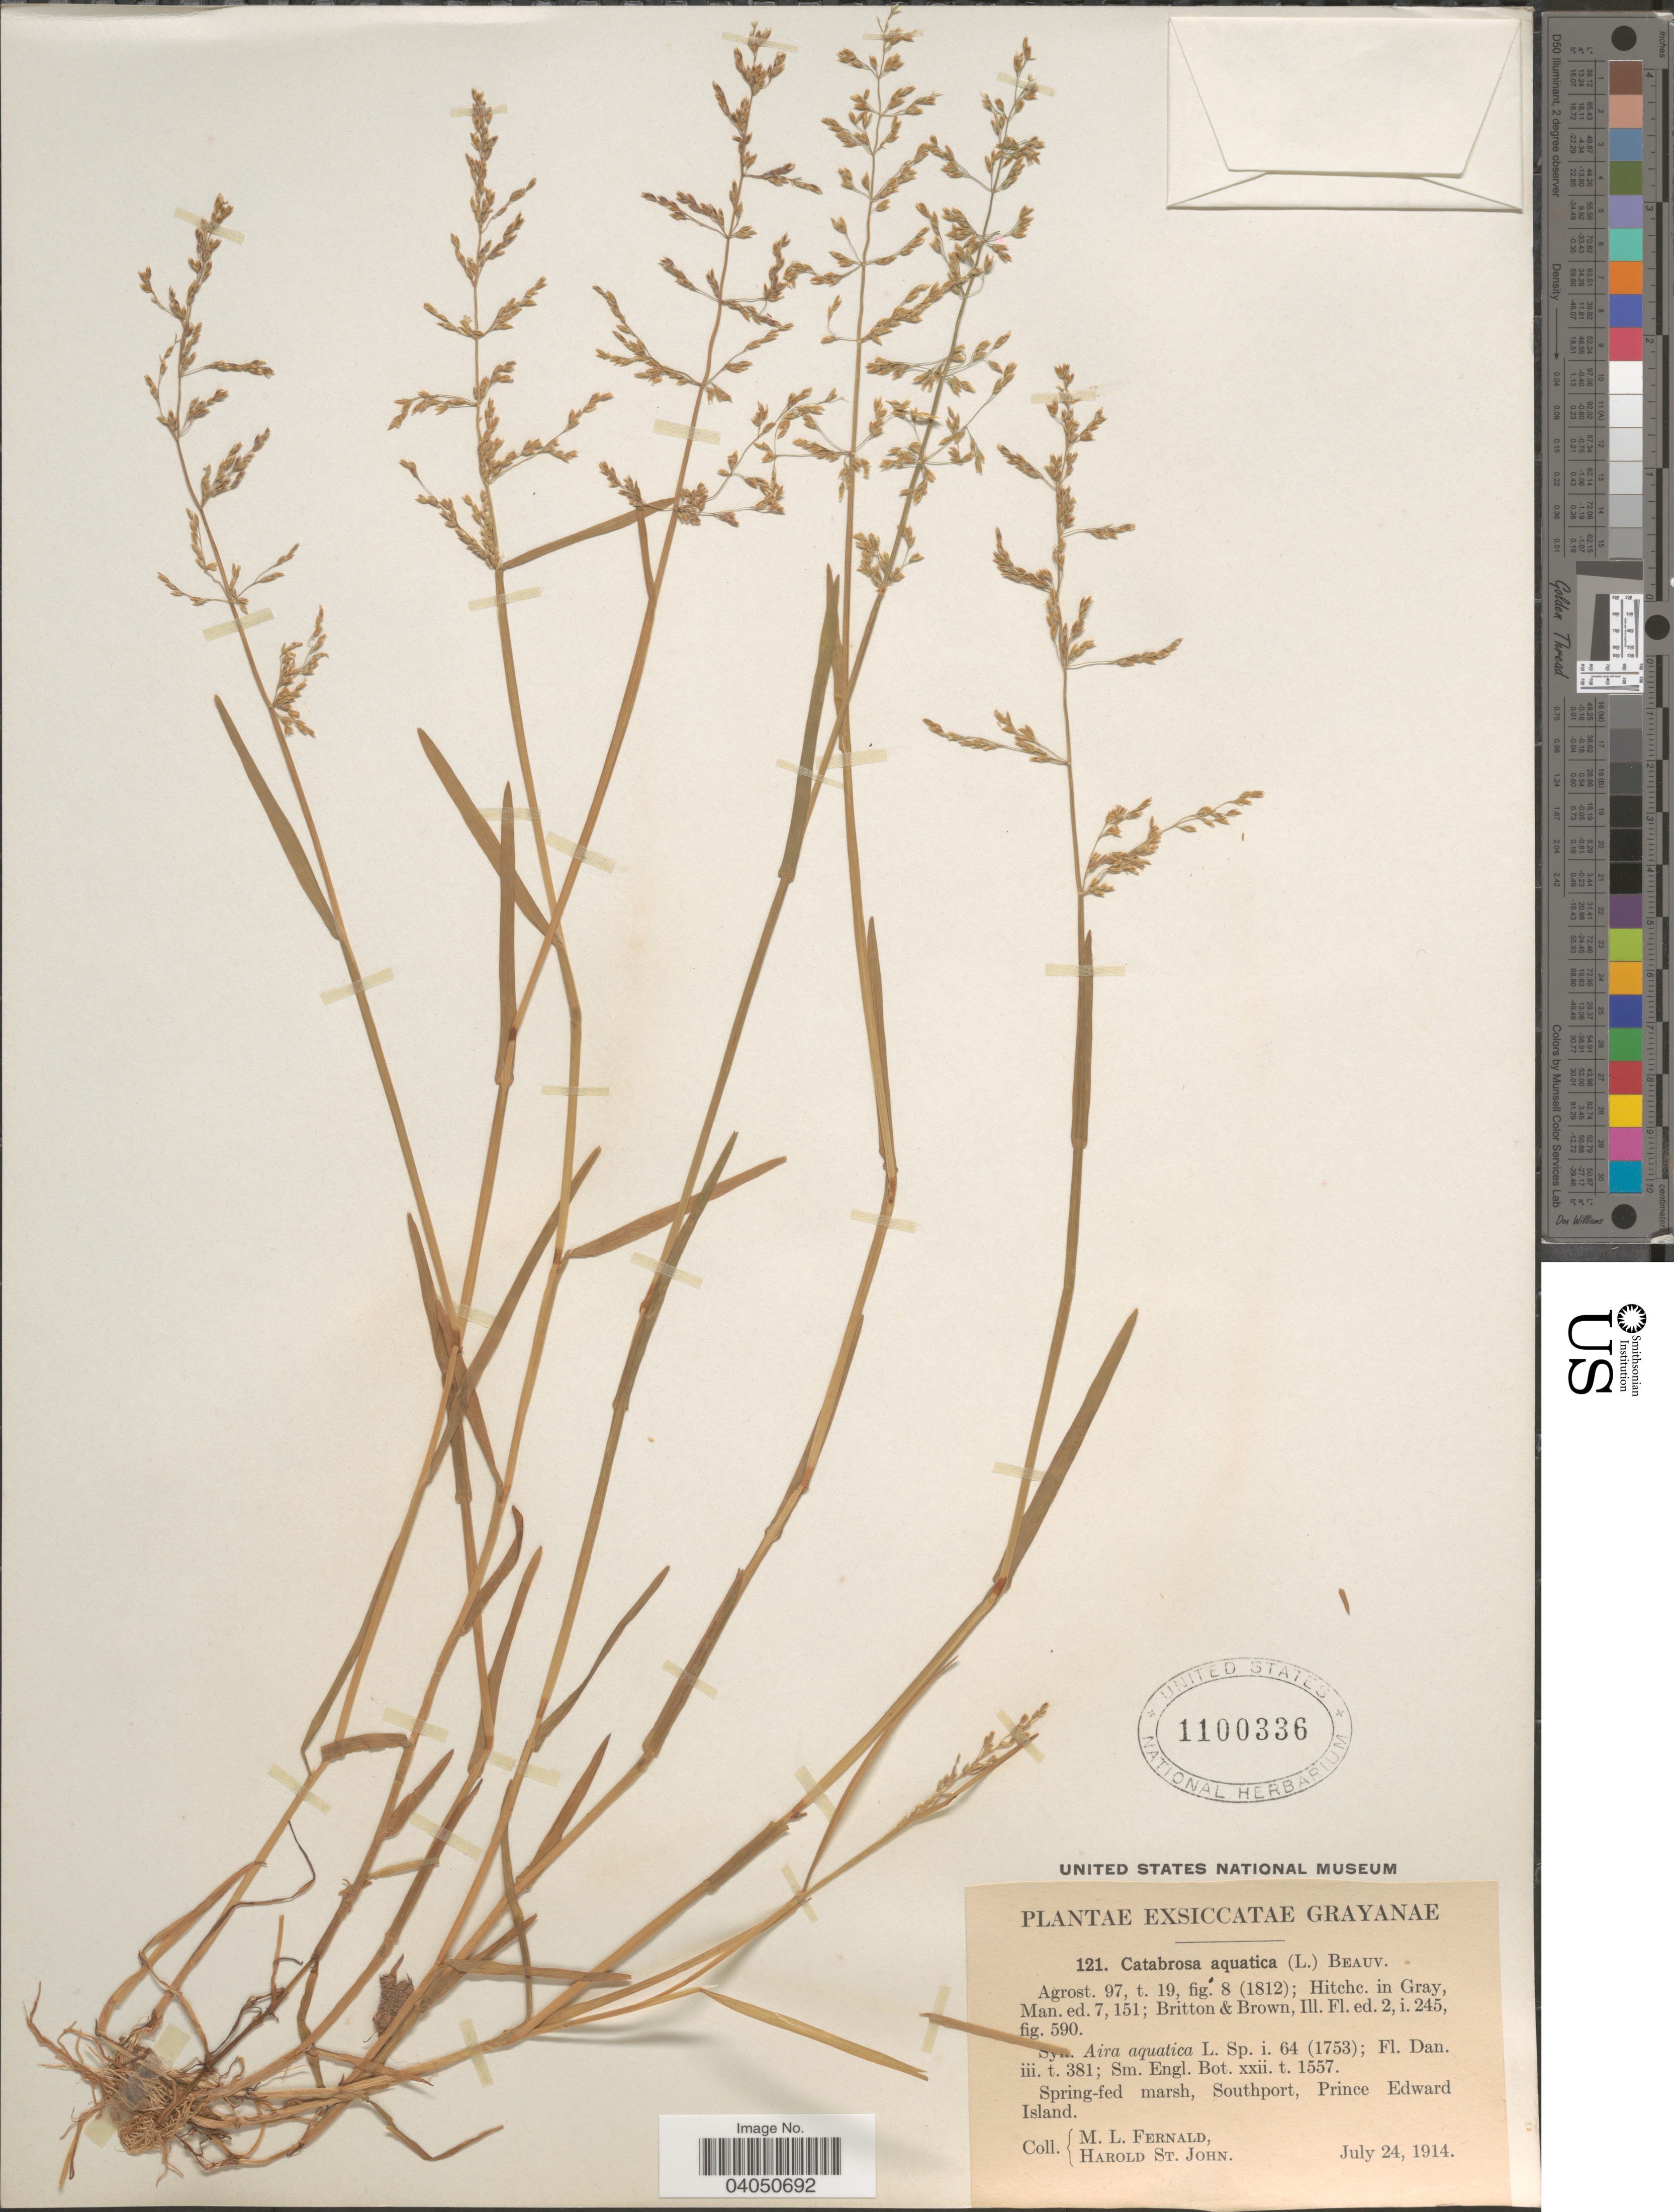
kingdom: Plantae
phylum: Tracheophyta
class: Liliopsida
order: Poales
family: Poaceae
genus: Catabrosa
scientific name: Catabrosa aquatica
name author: (L.) P. Beauv.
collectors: M. L. Fernald & H. St. John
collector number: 121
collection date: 1914-07-24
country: Canada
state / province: Prince Edward Island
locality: Spring-fed marsh, Southport.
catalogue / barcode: US 1100336